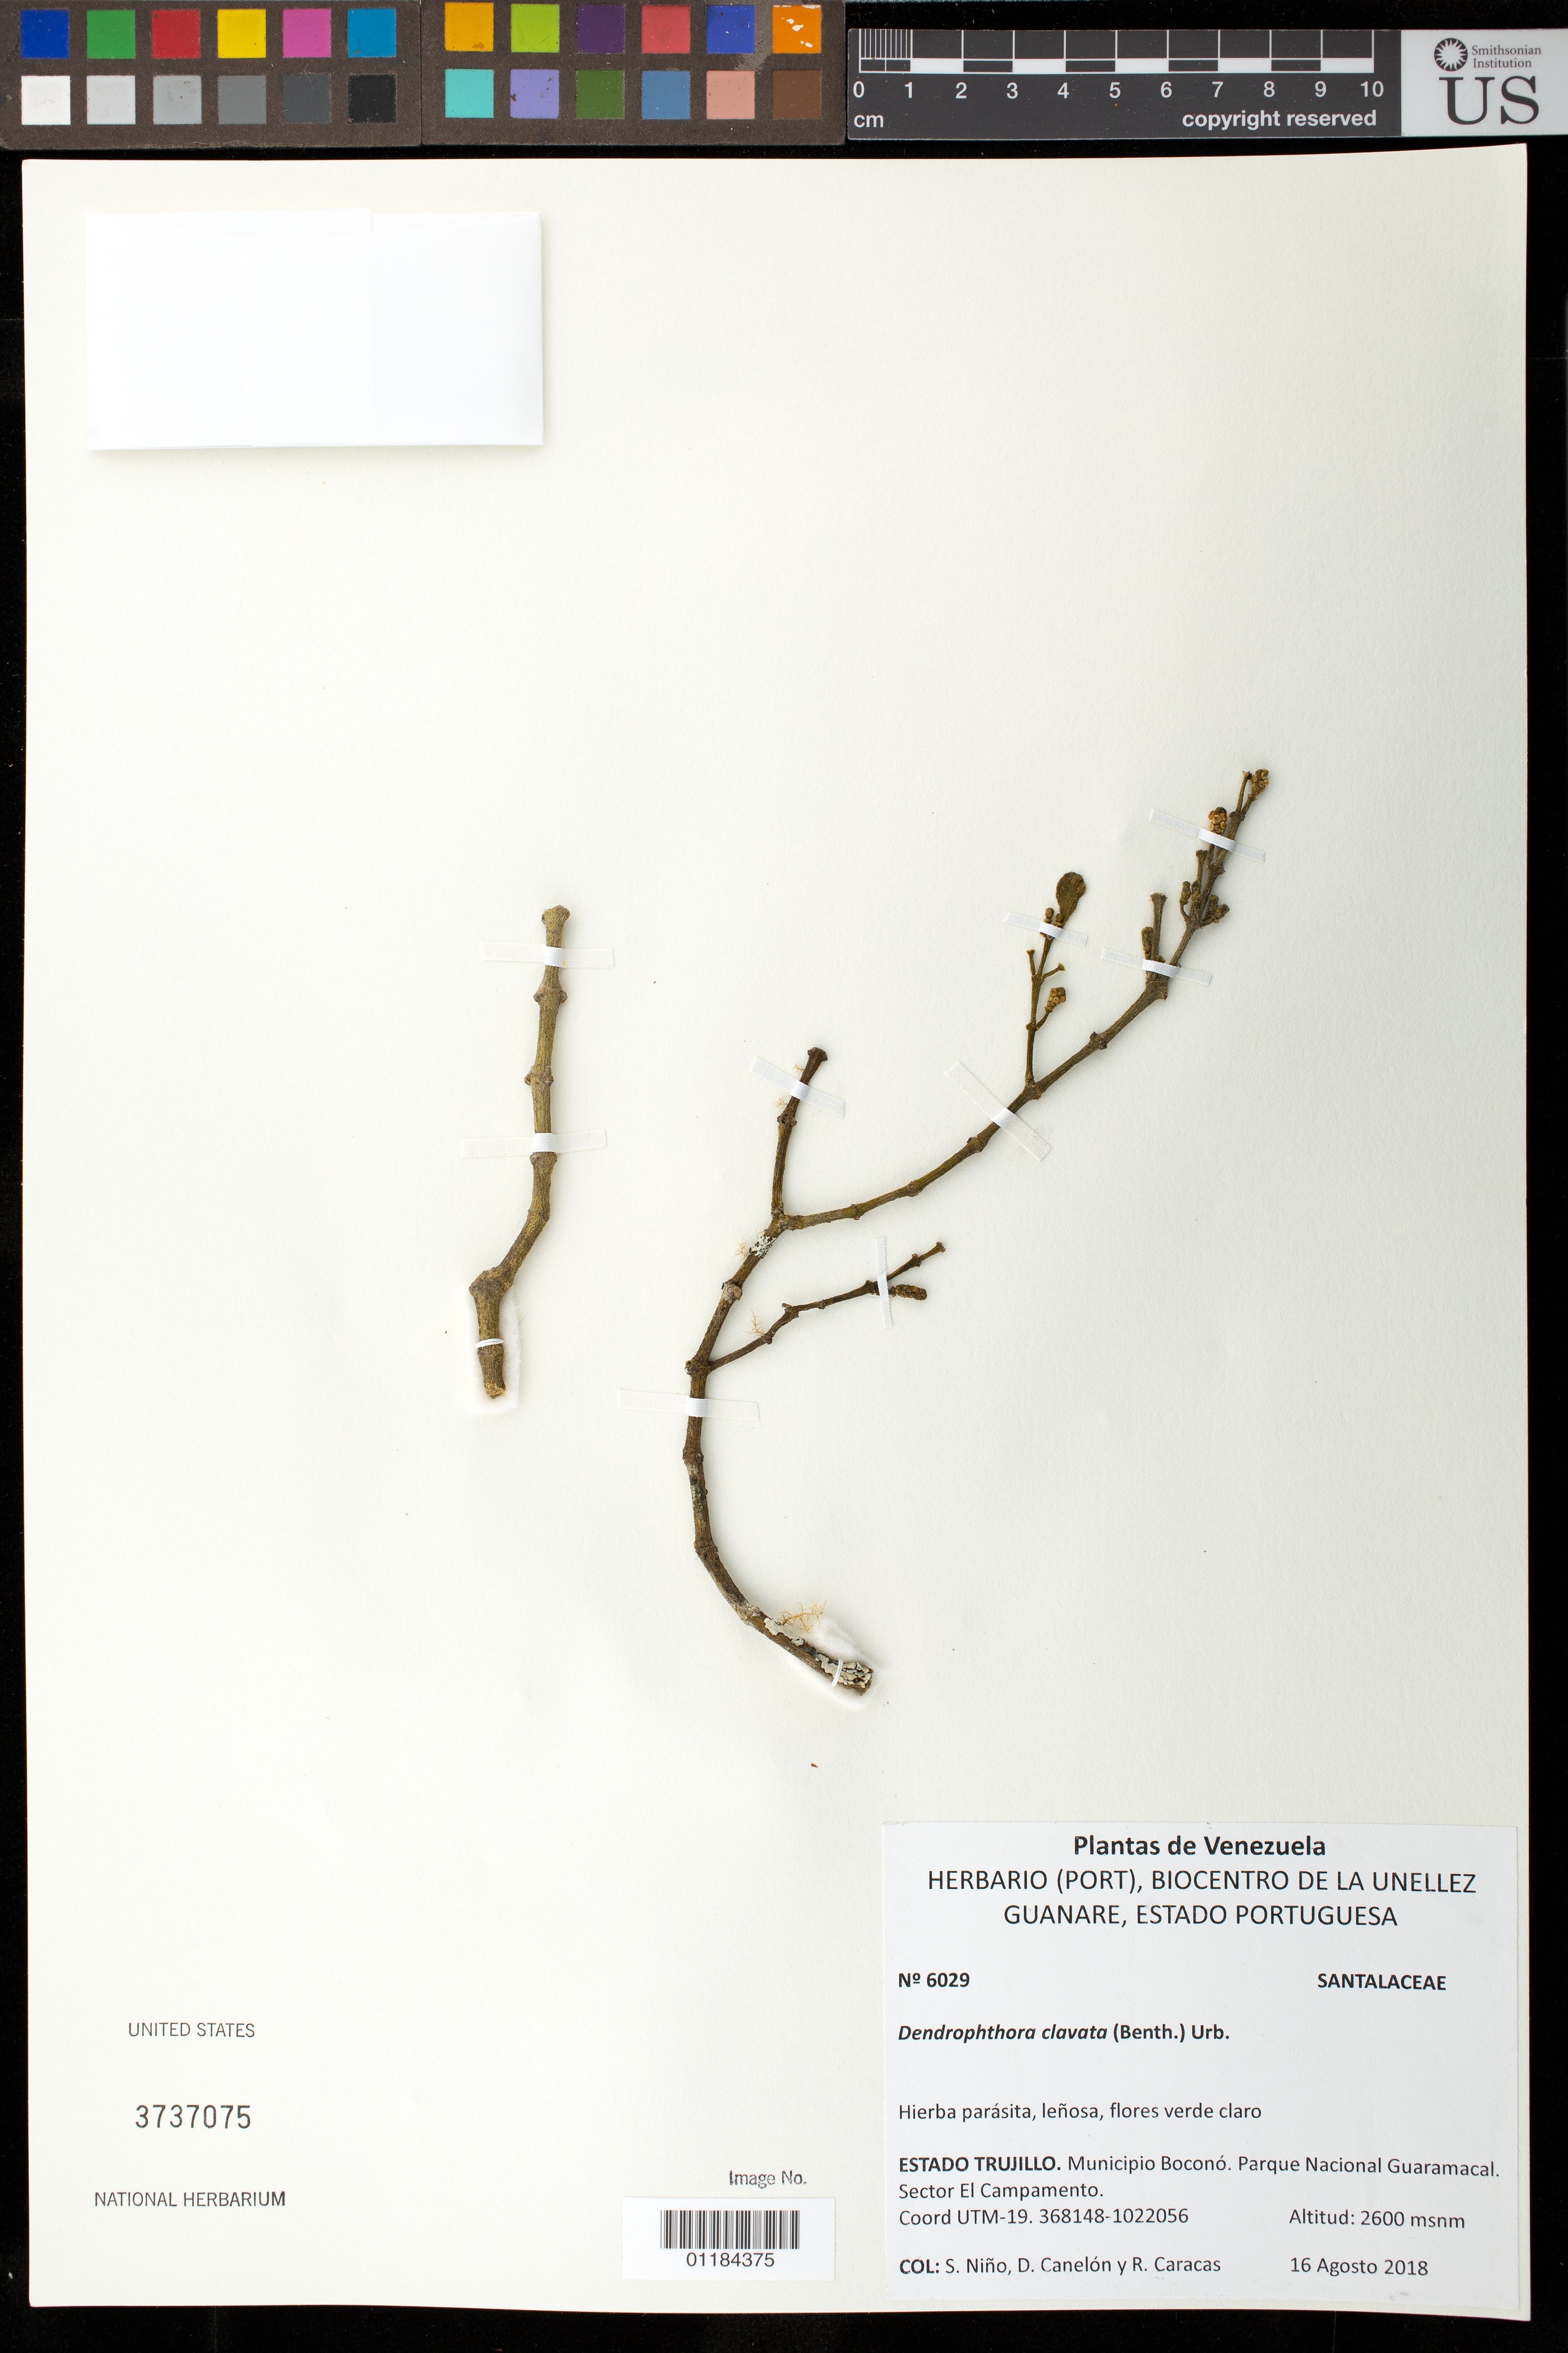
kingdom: Plantae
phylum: Tracheophyta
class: Magnoliopsida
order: Santalales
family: Viscaceae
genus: Dendrophthora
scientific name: Dendrophthora clavata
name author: (Benth.) Urb.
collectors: S. M. Niño & D. Canelón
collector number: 6029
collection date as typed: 16 Agosto 2018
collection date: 2018-08-16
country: Venezuela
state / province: Trujillo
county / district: Boconó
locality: Parque Nacional Guaramacal. Sector El Campamento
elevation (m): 2600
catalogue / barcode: US 3737075